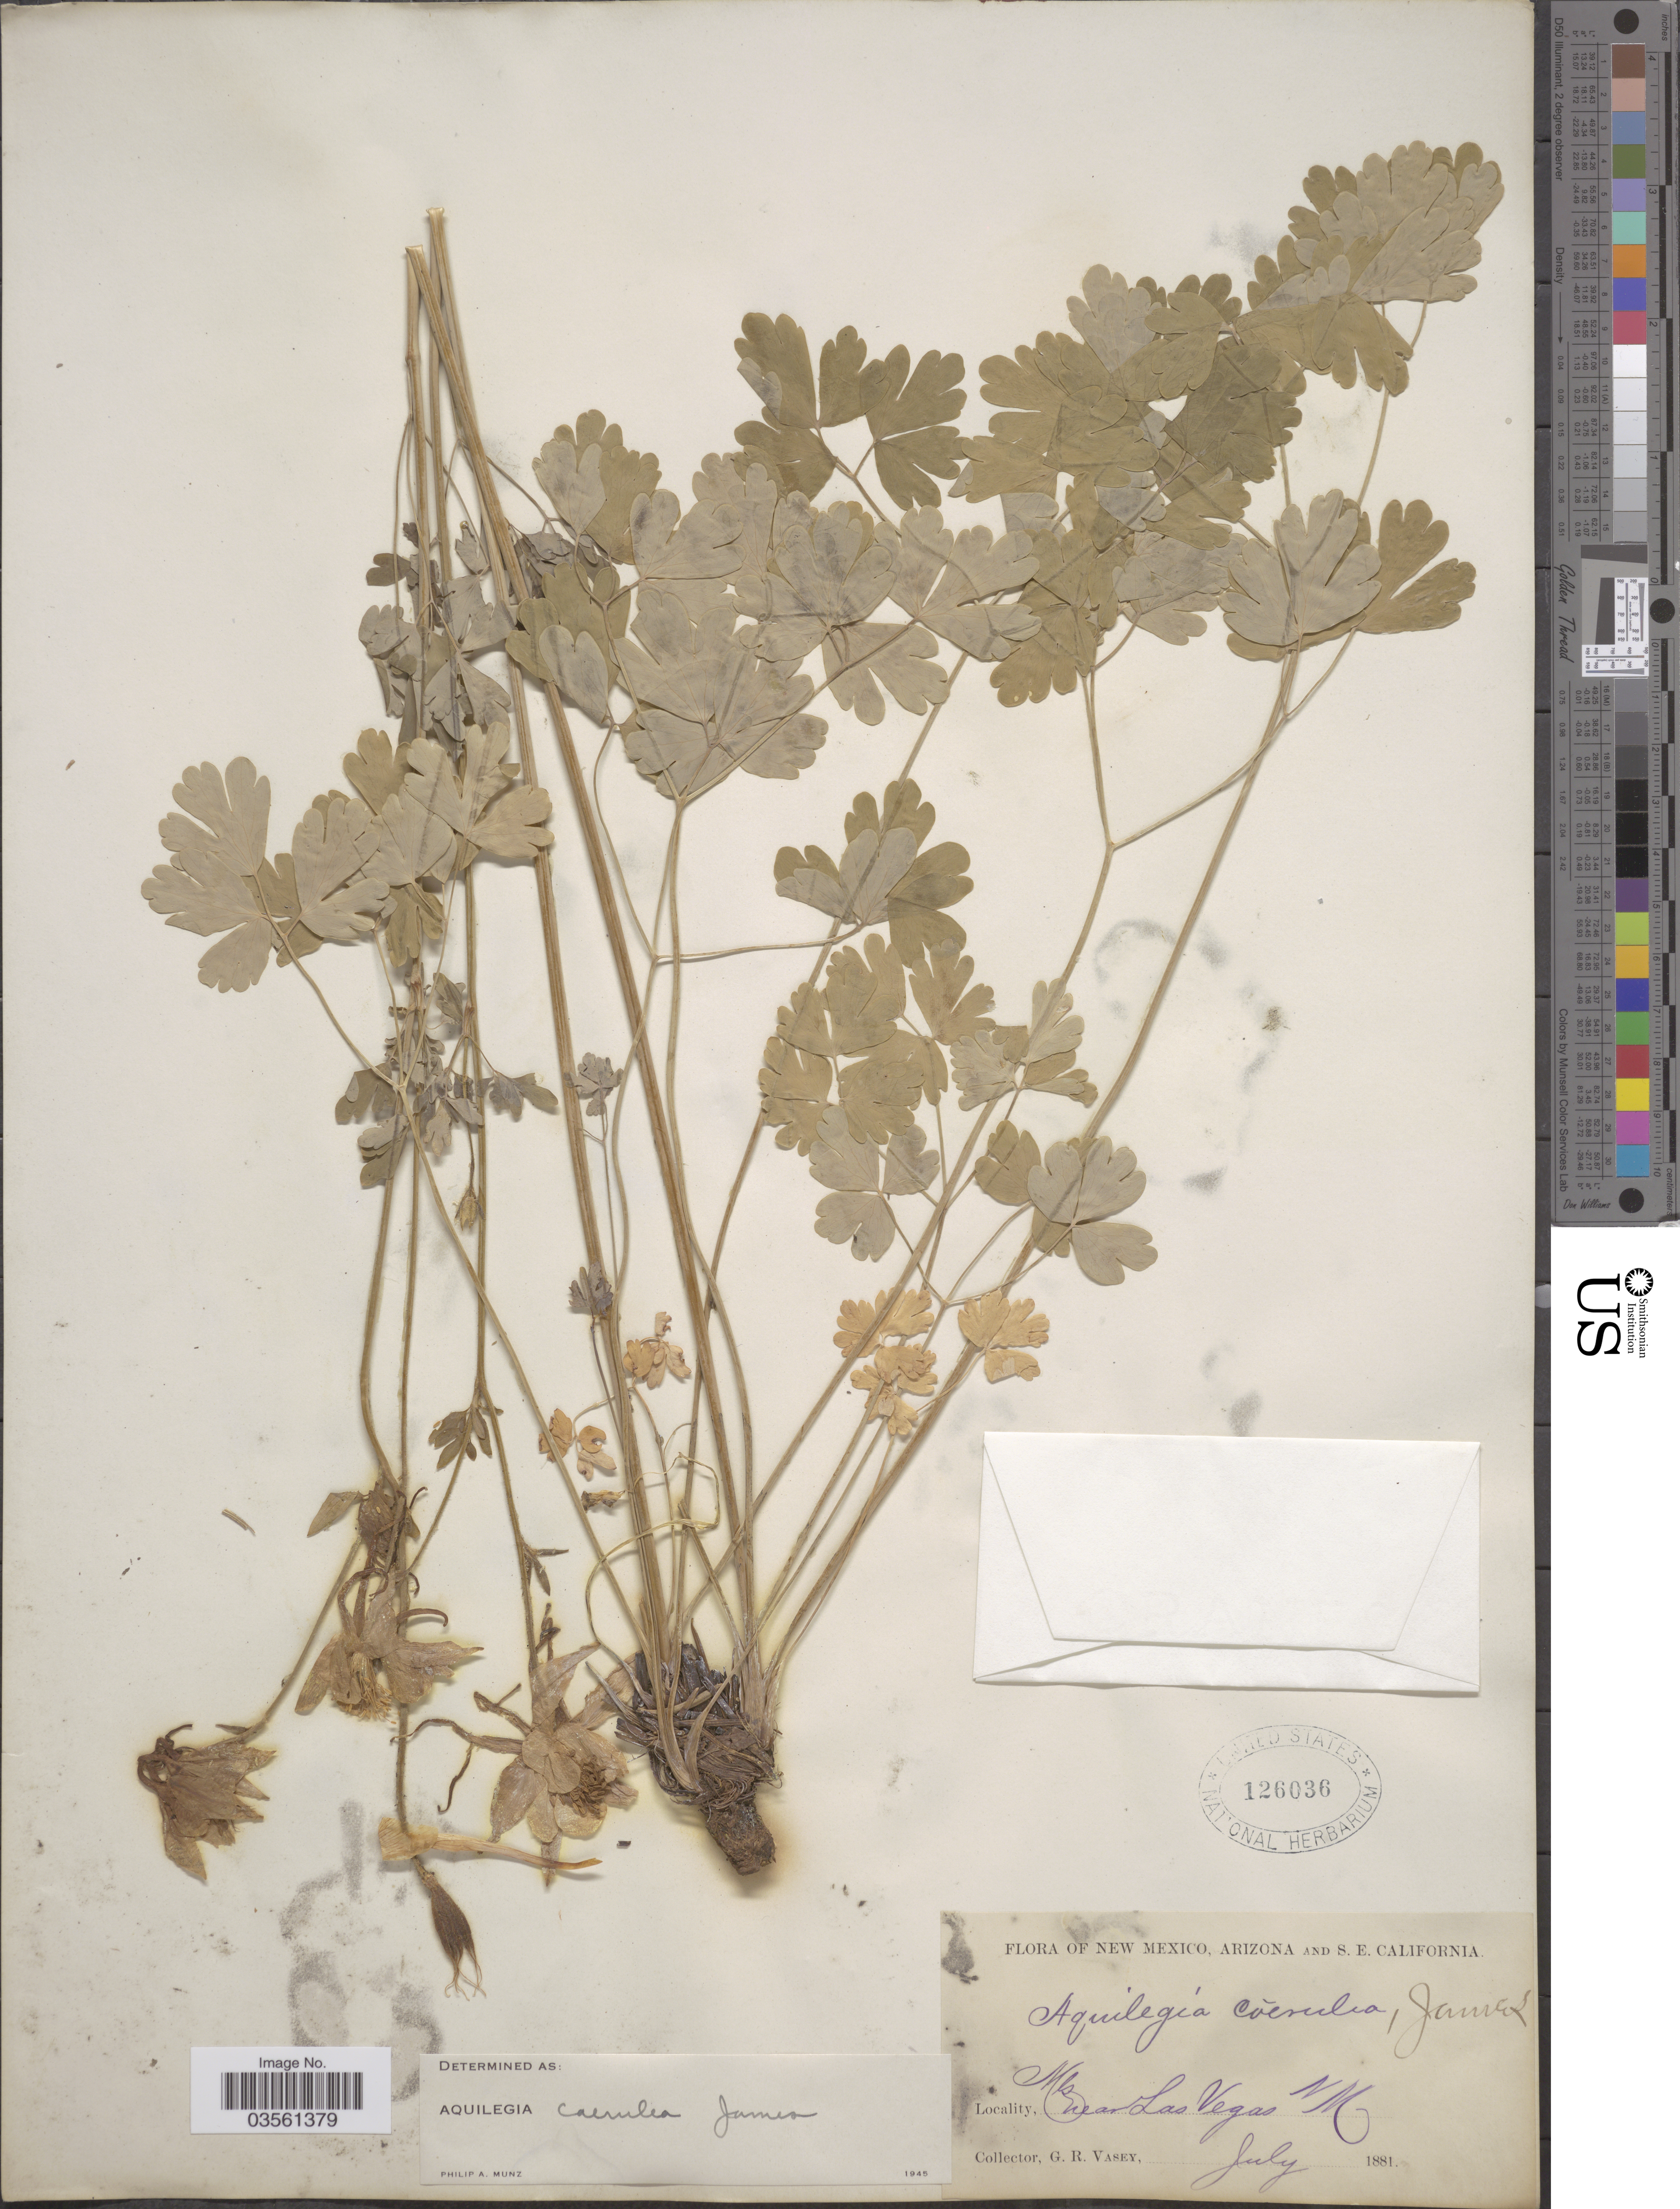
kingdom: Plantae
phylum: Tracheophyta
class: Magnoliopsida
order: Ranunculales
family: Ranunculaceae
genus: Aquilegia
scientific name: Aquilegia coerulea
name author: E. James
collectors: G. R. Vasey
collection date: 1881-07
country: United States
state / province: New Mexico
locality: Mts near Las Vegas.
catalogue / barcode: US 126036